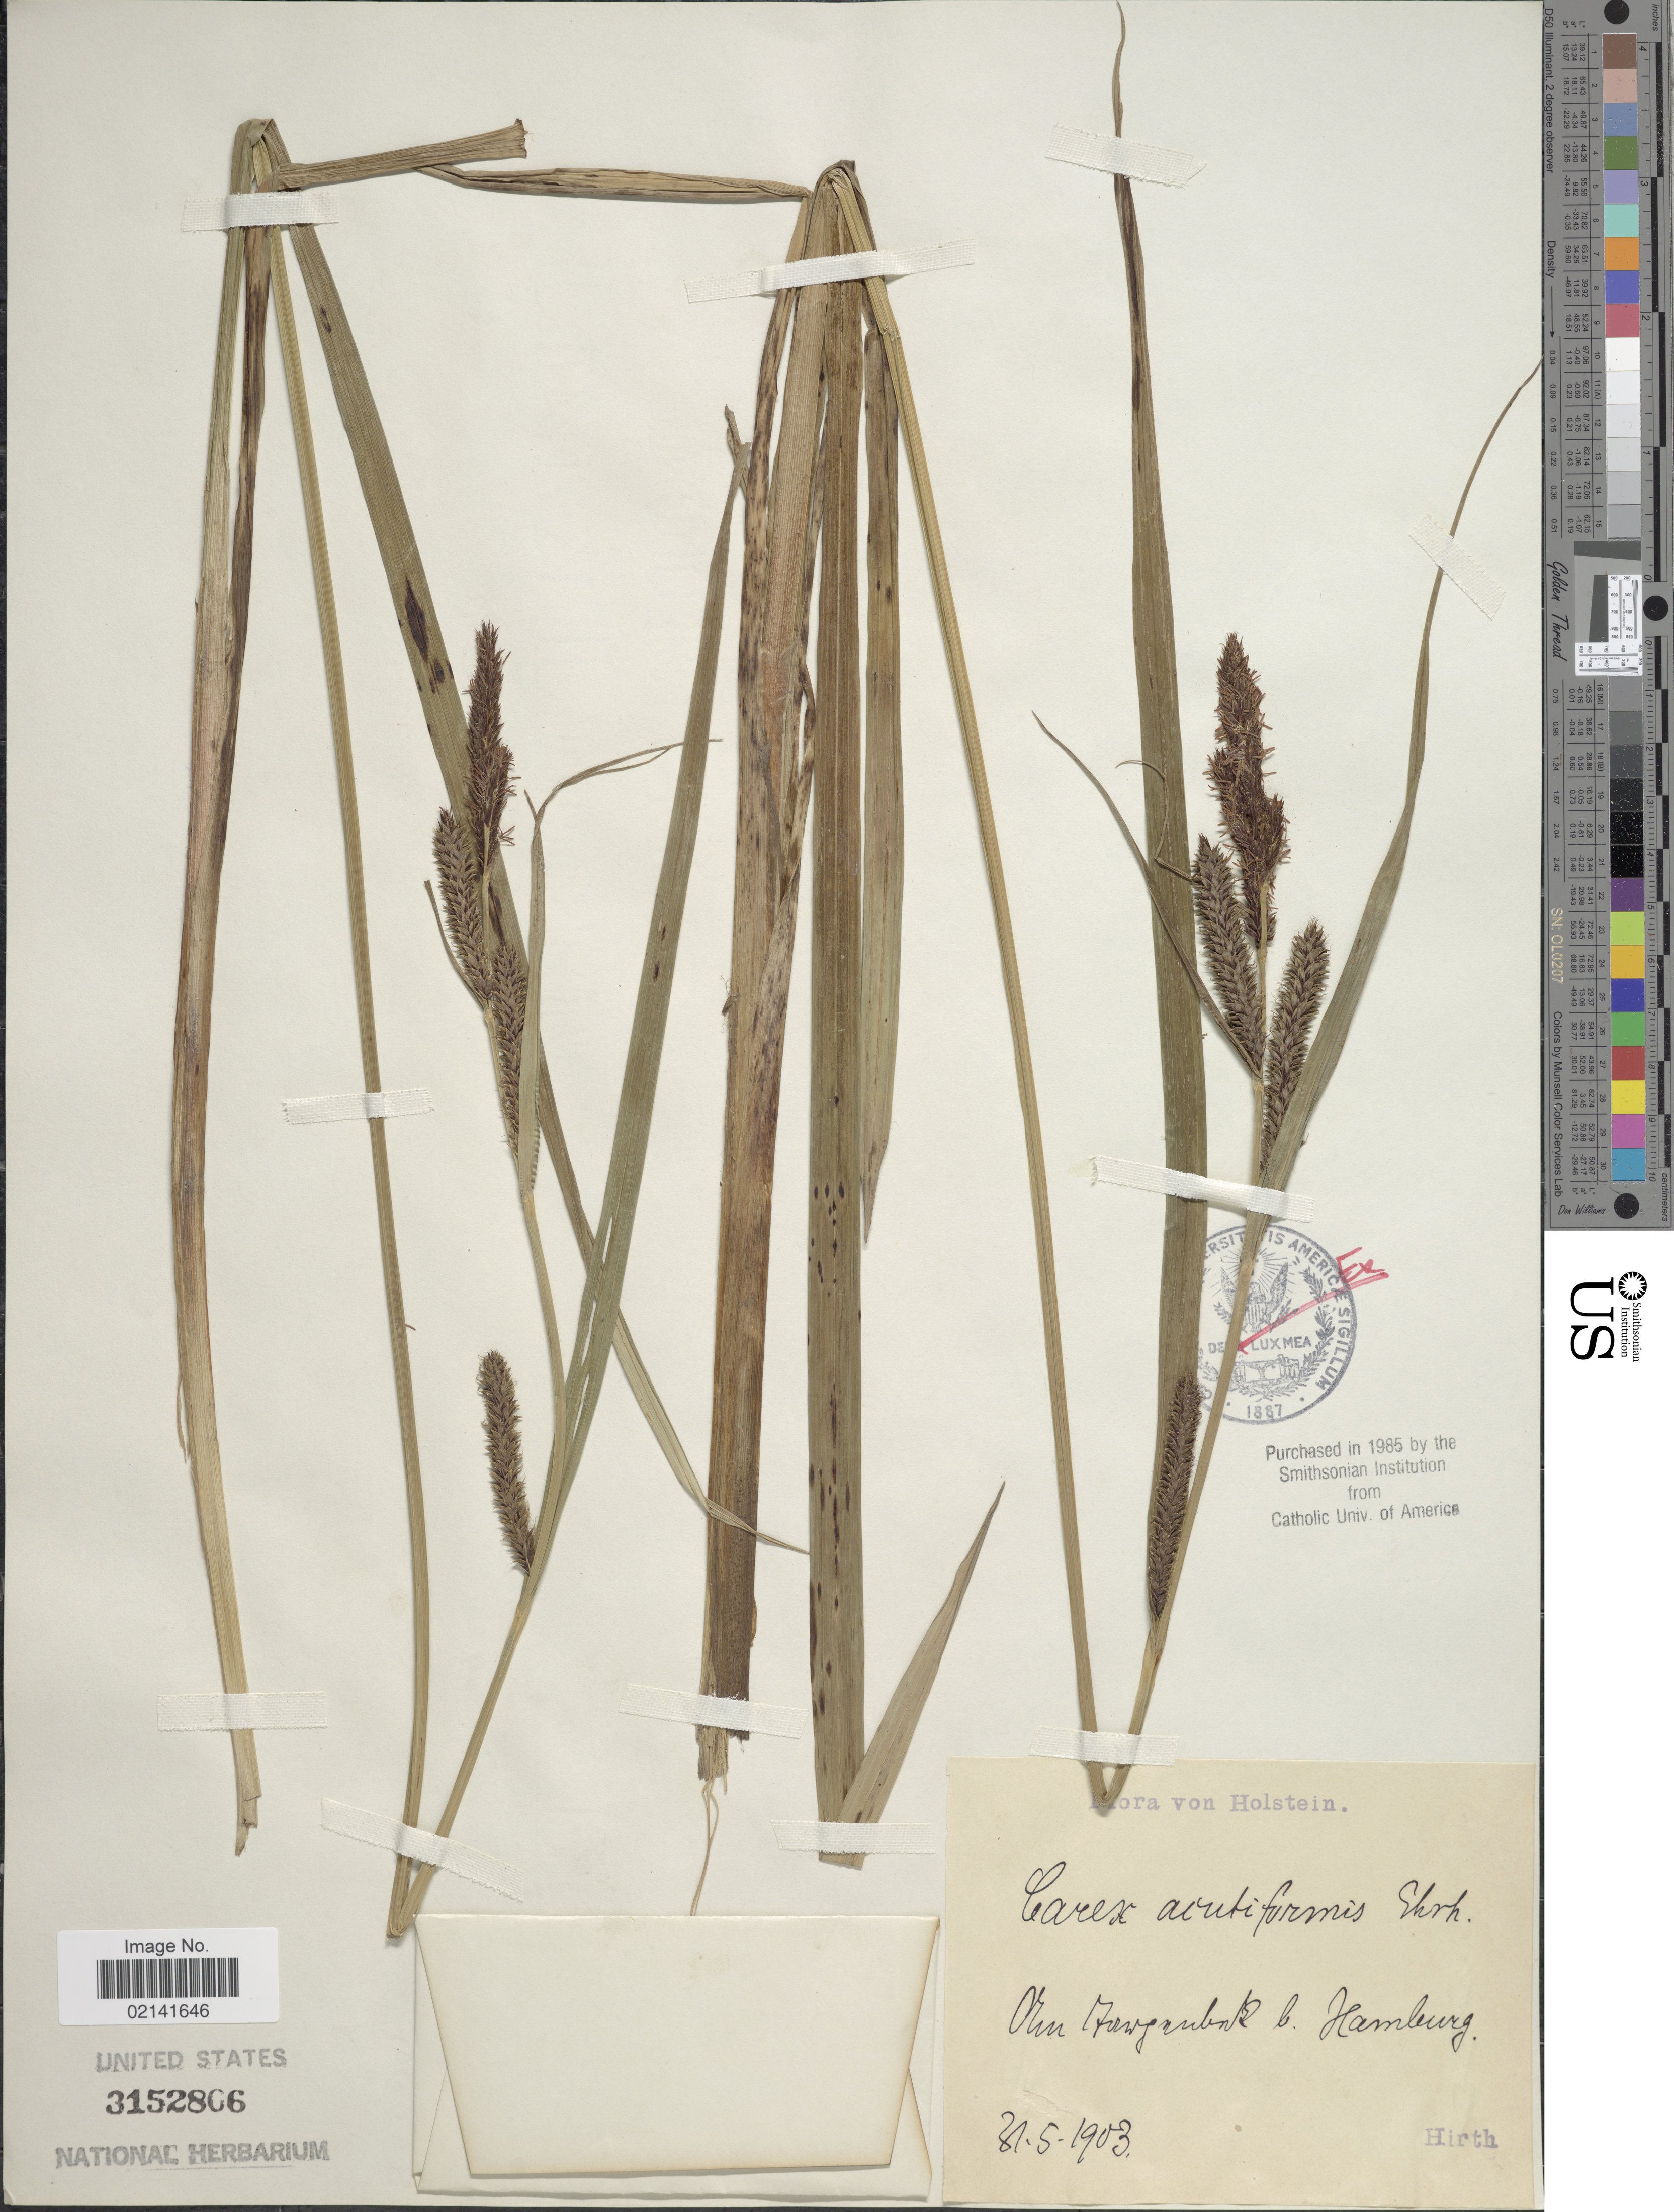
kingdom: Plantae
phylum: Tracheophyta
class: Liliopsida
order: Poales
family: Cyperaceae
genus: Carex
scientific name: Carex acutiformis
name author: Ehrh.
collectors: Hirth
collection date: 1903-05-31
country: Germany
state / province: Hamburg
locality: Von Holstein, An Frewjenubink [interpreted] b. Hamburg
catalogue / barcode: US 3152806